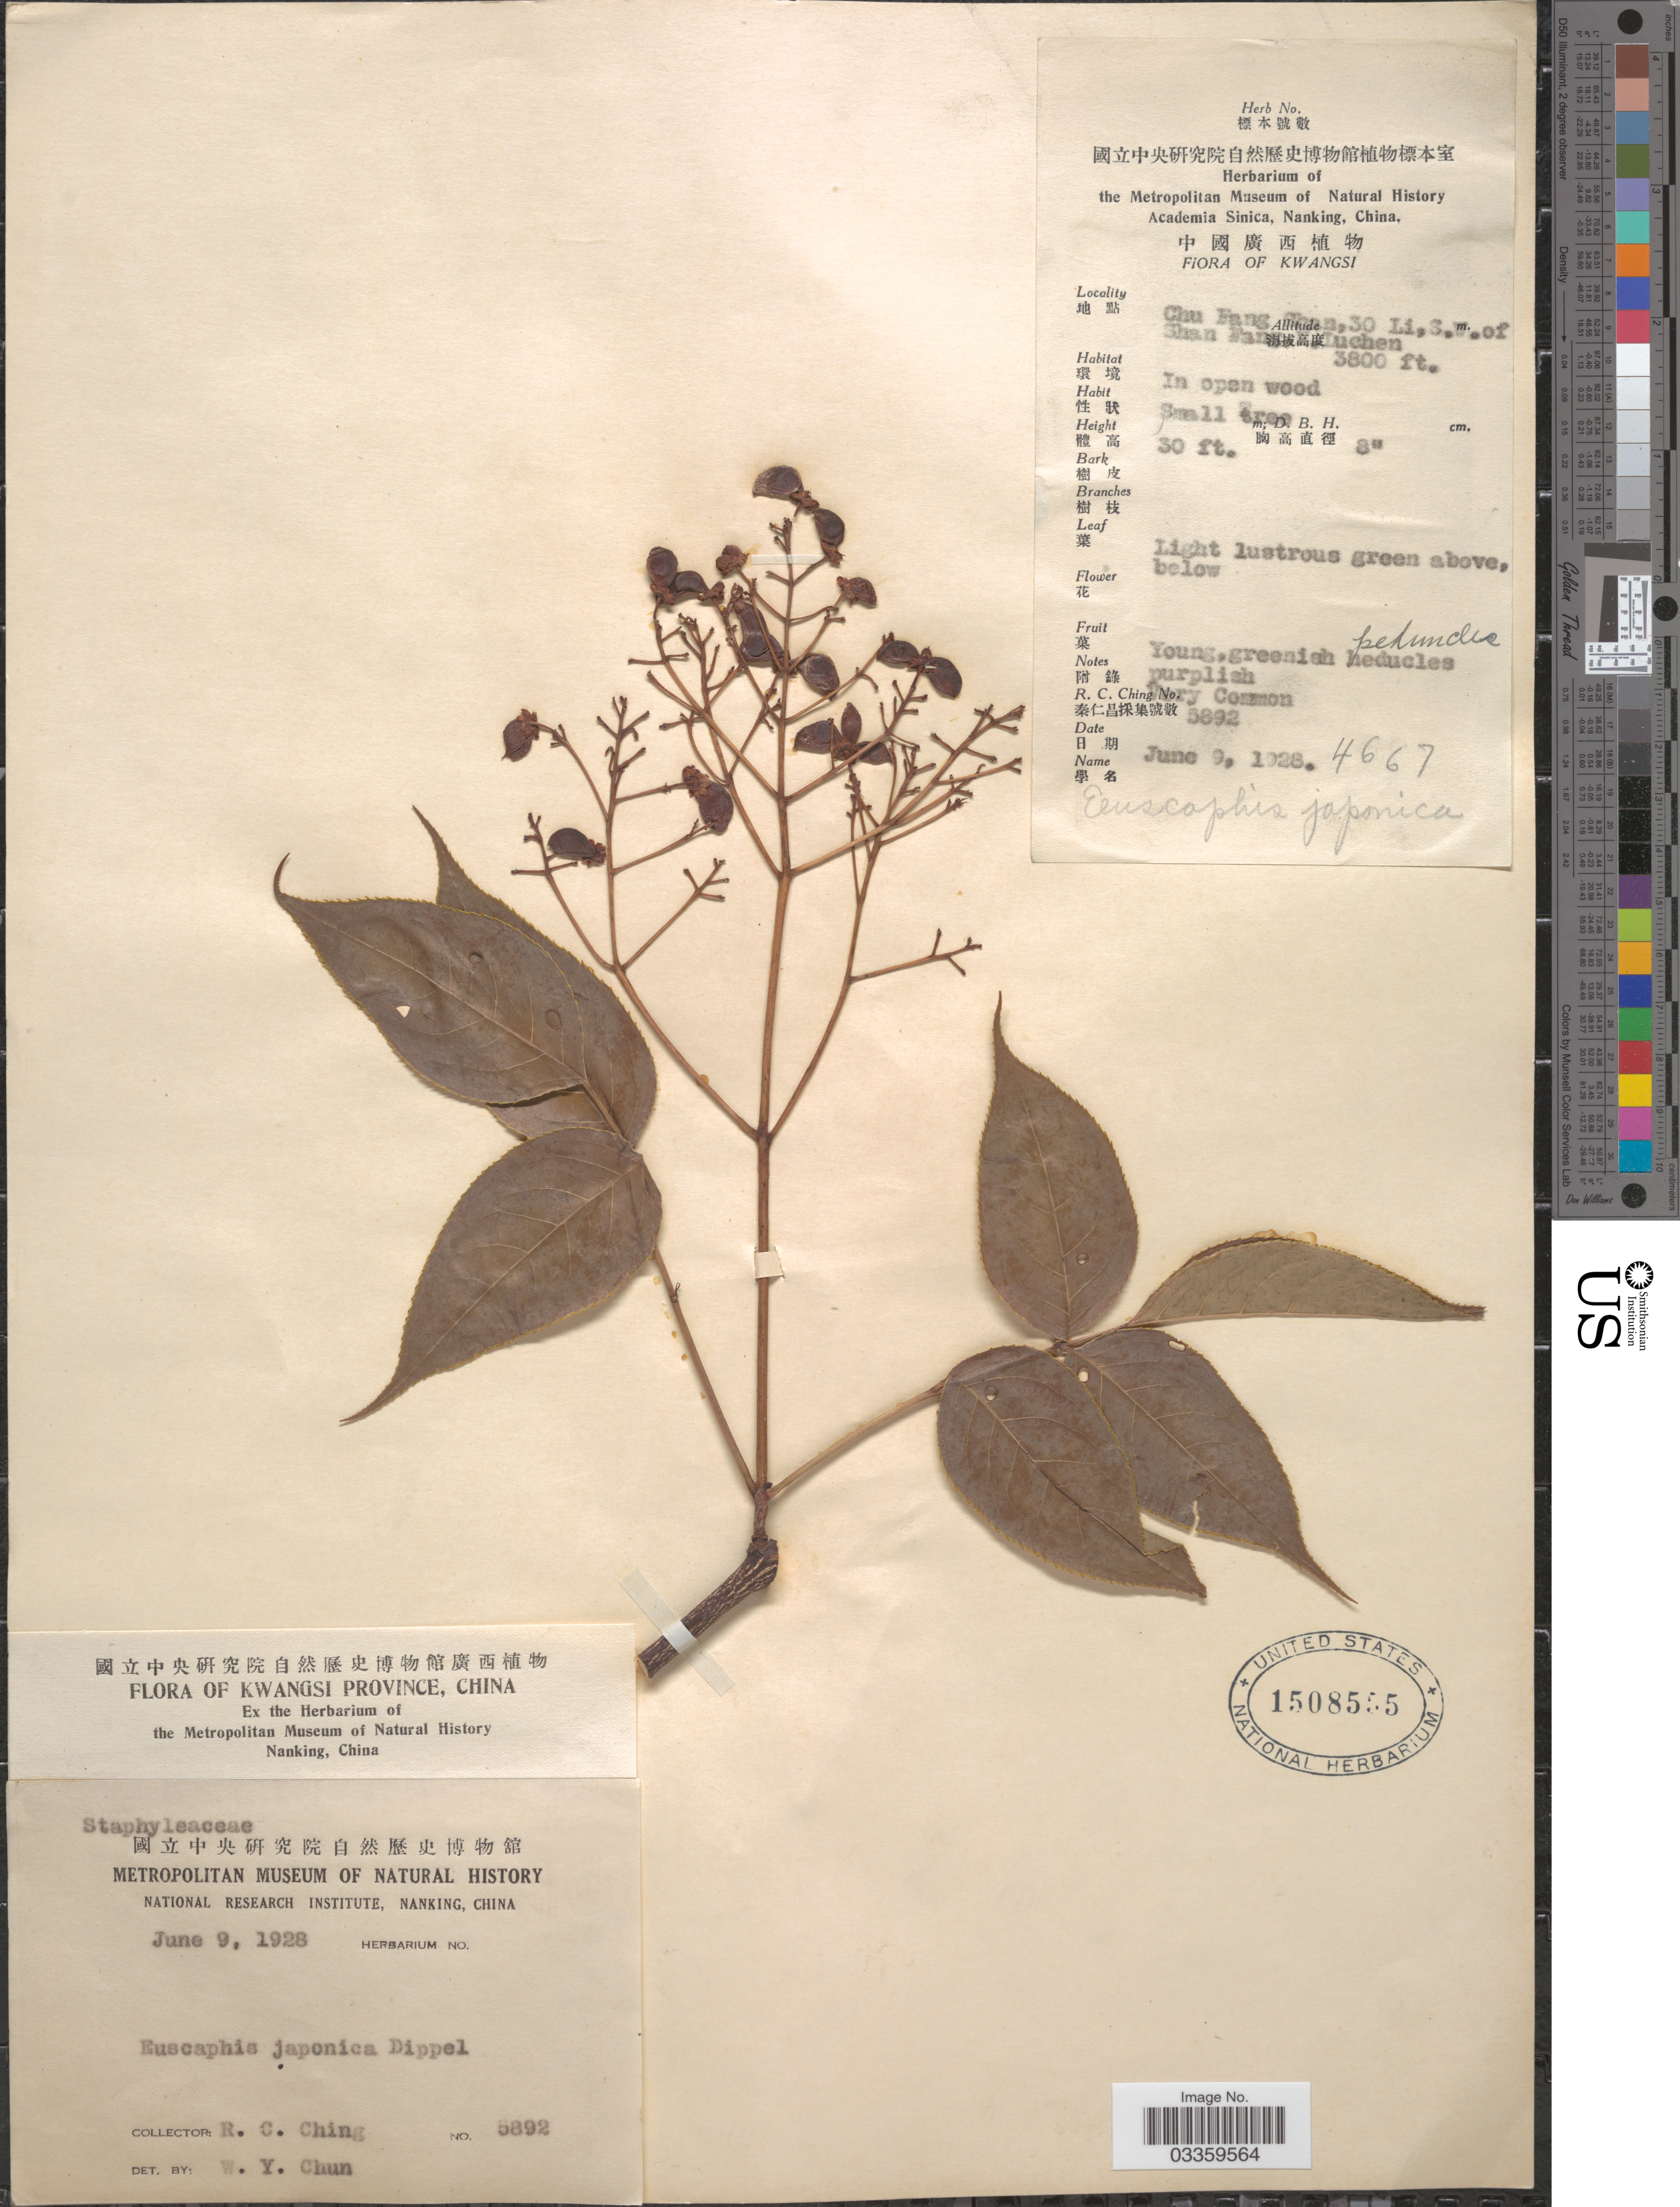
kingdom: Plantae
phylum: Tracheophyta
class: Magnoliopsida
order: Crossosomatales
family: Staphyleaceae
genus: Euscaphis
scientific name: Euscaphis japonica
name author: (Thunb.) Kanitz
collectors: R. C. Ching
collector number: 5892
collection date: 1928-06-09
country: China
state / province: Guangxi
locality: Kwangsi. Chu Fang Shan, 30 Li. S.W. of Shan Fan [illegible text] Luchen.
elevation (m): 1158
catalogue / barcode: US 1508555